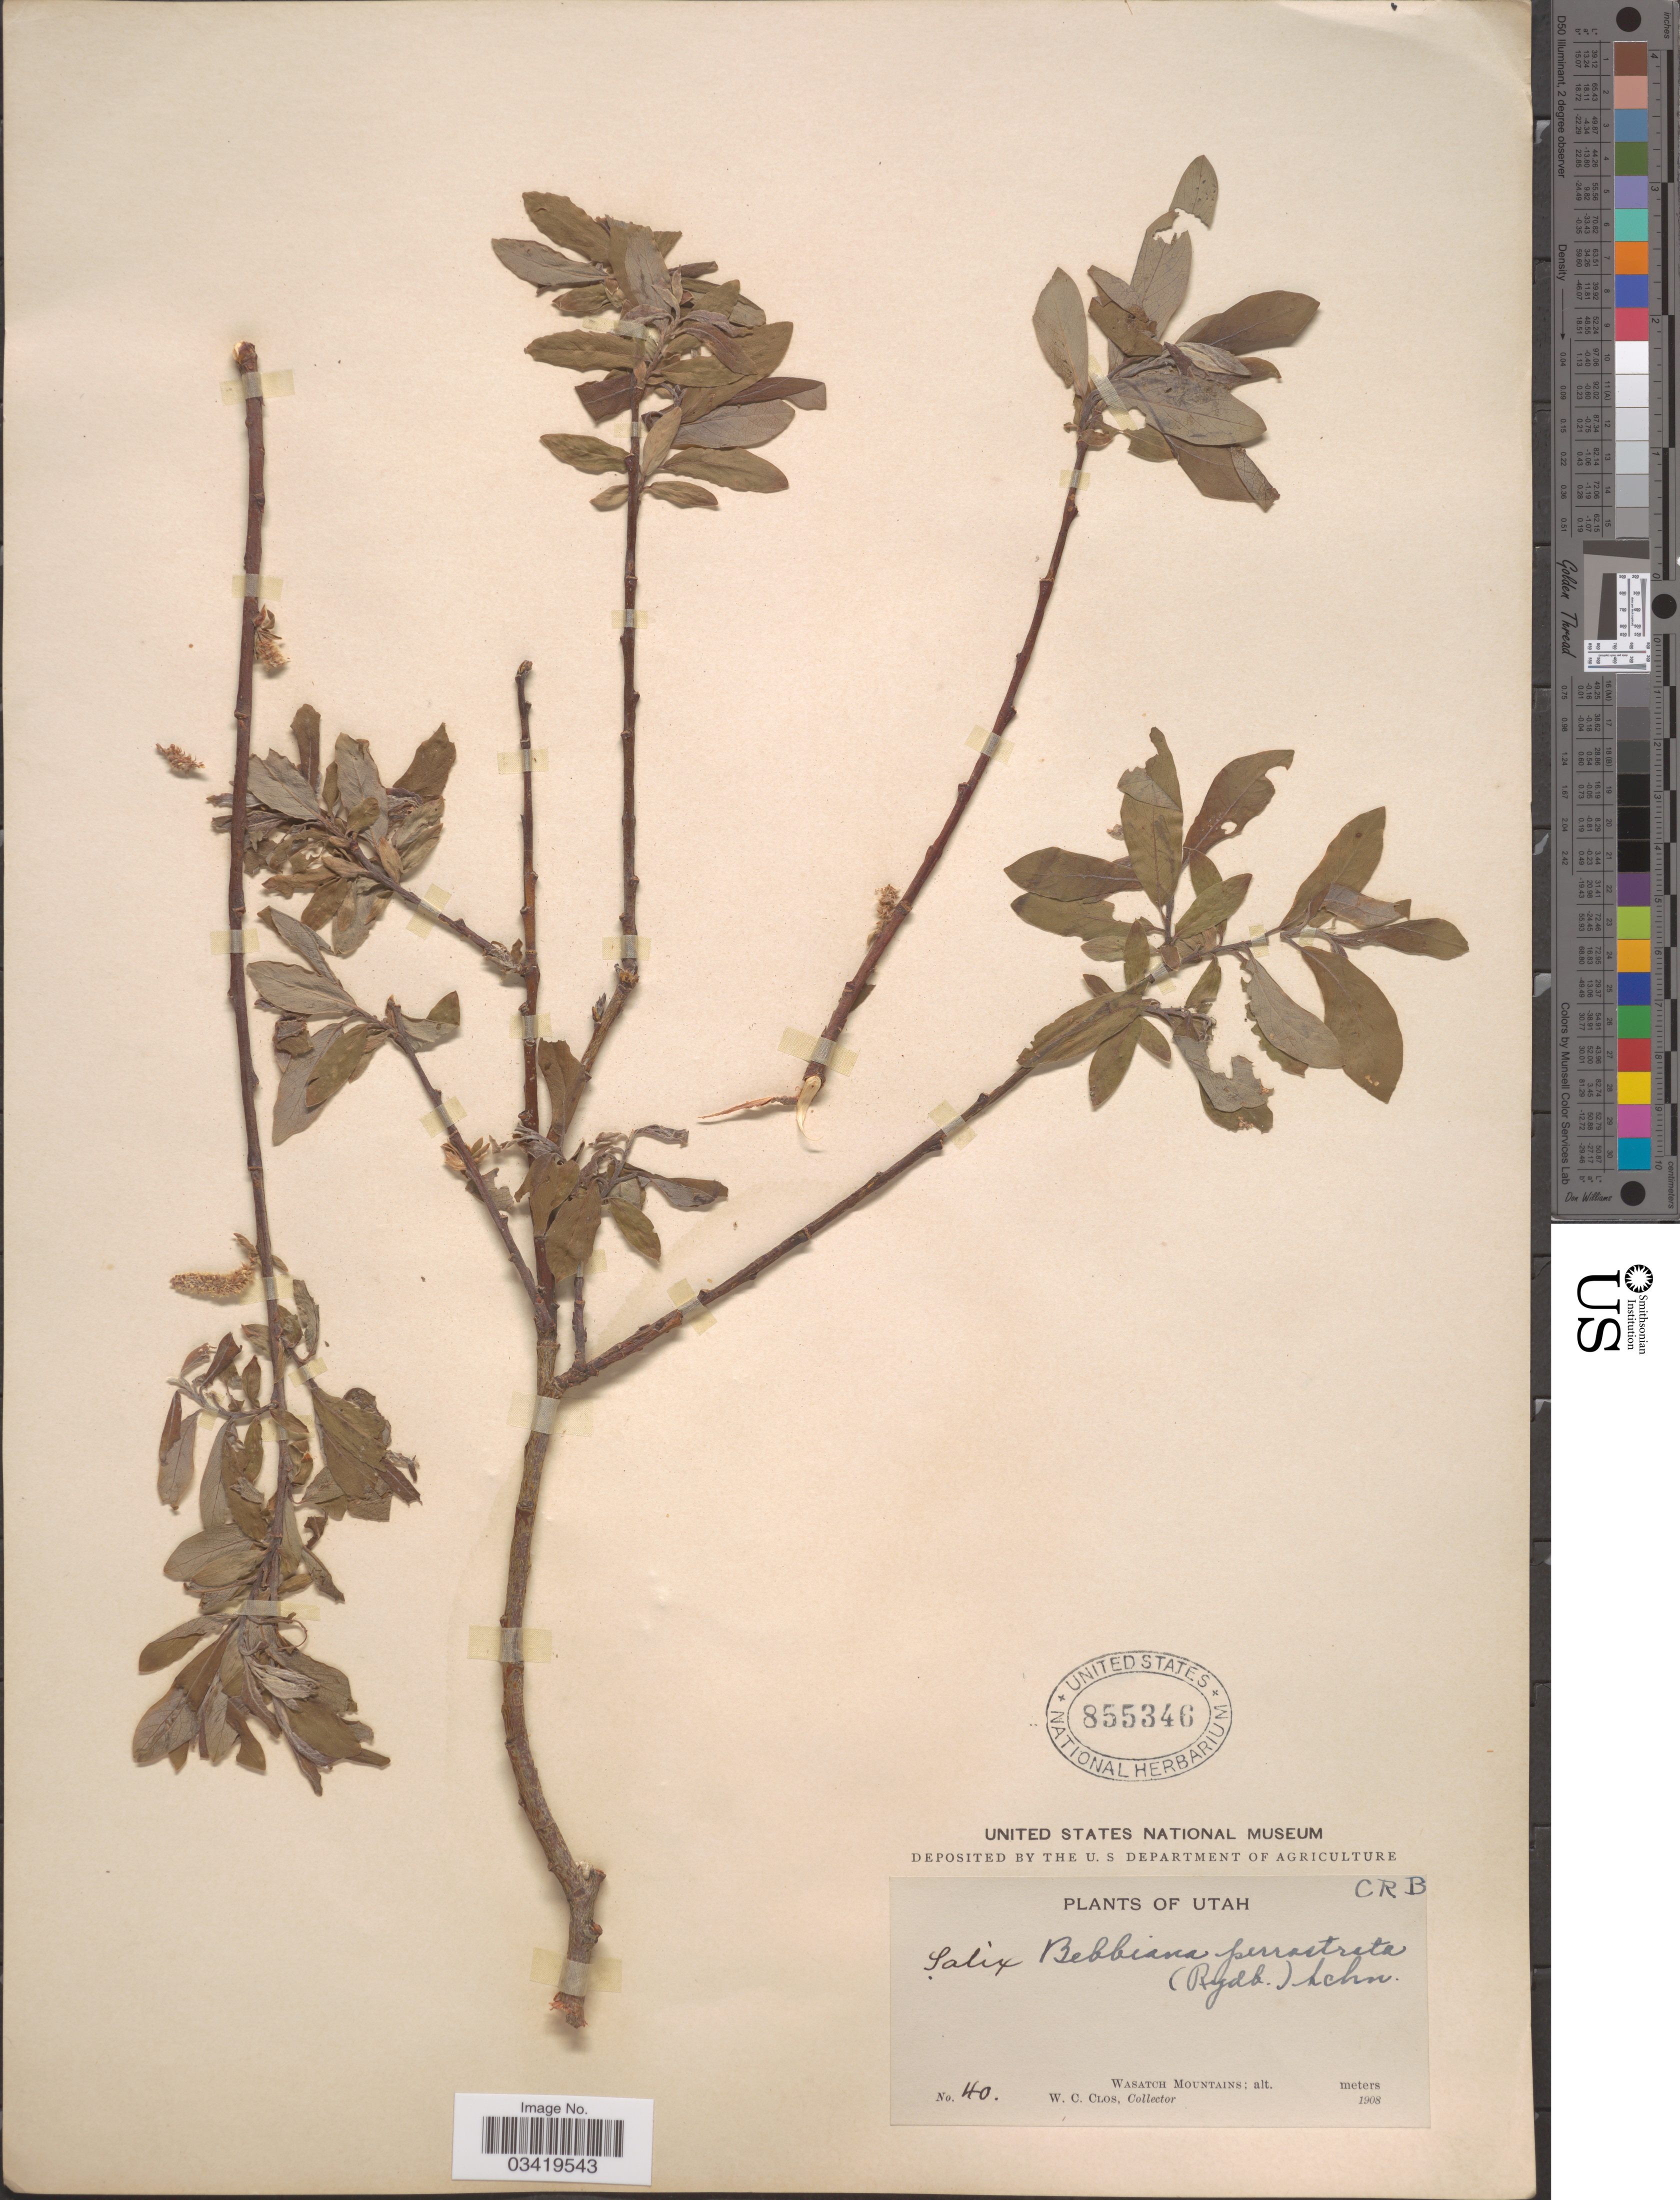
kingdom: Plantae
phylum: Tracheophyta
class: Magnoliopsida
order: Malpighiales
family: Salicaceae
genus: Salix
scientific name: Salix bebbiana var. perrostrata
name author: Sarg.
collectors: W. C. Clos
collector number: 40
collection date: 1908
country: United States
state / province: Utah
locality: Wasatch Mountains.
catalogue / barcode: US 855346